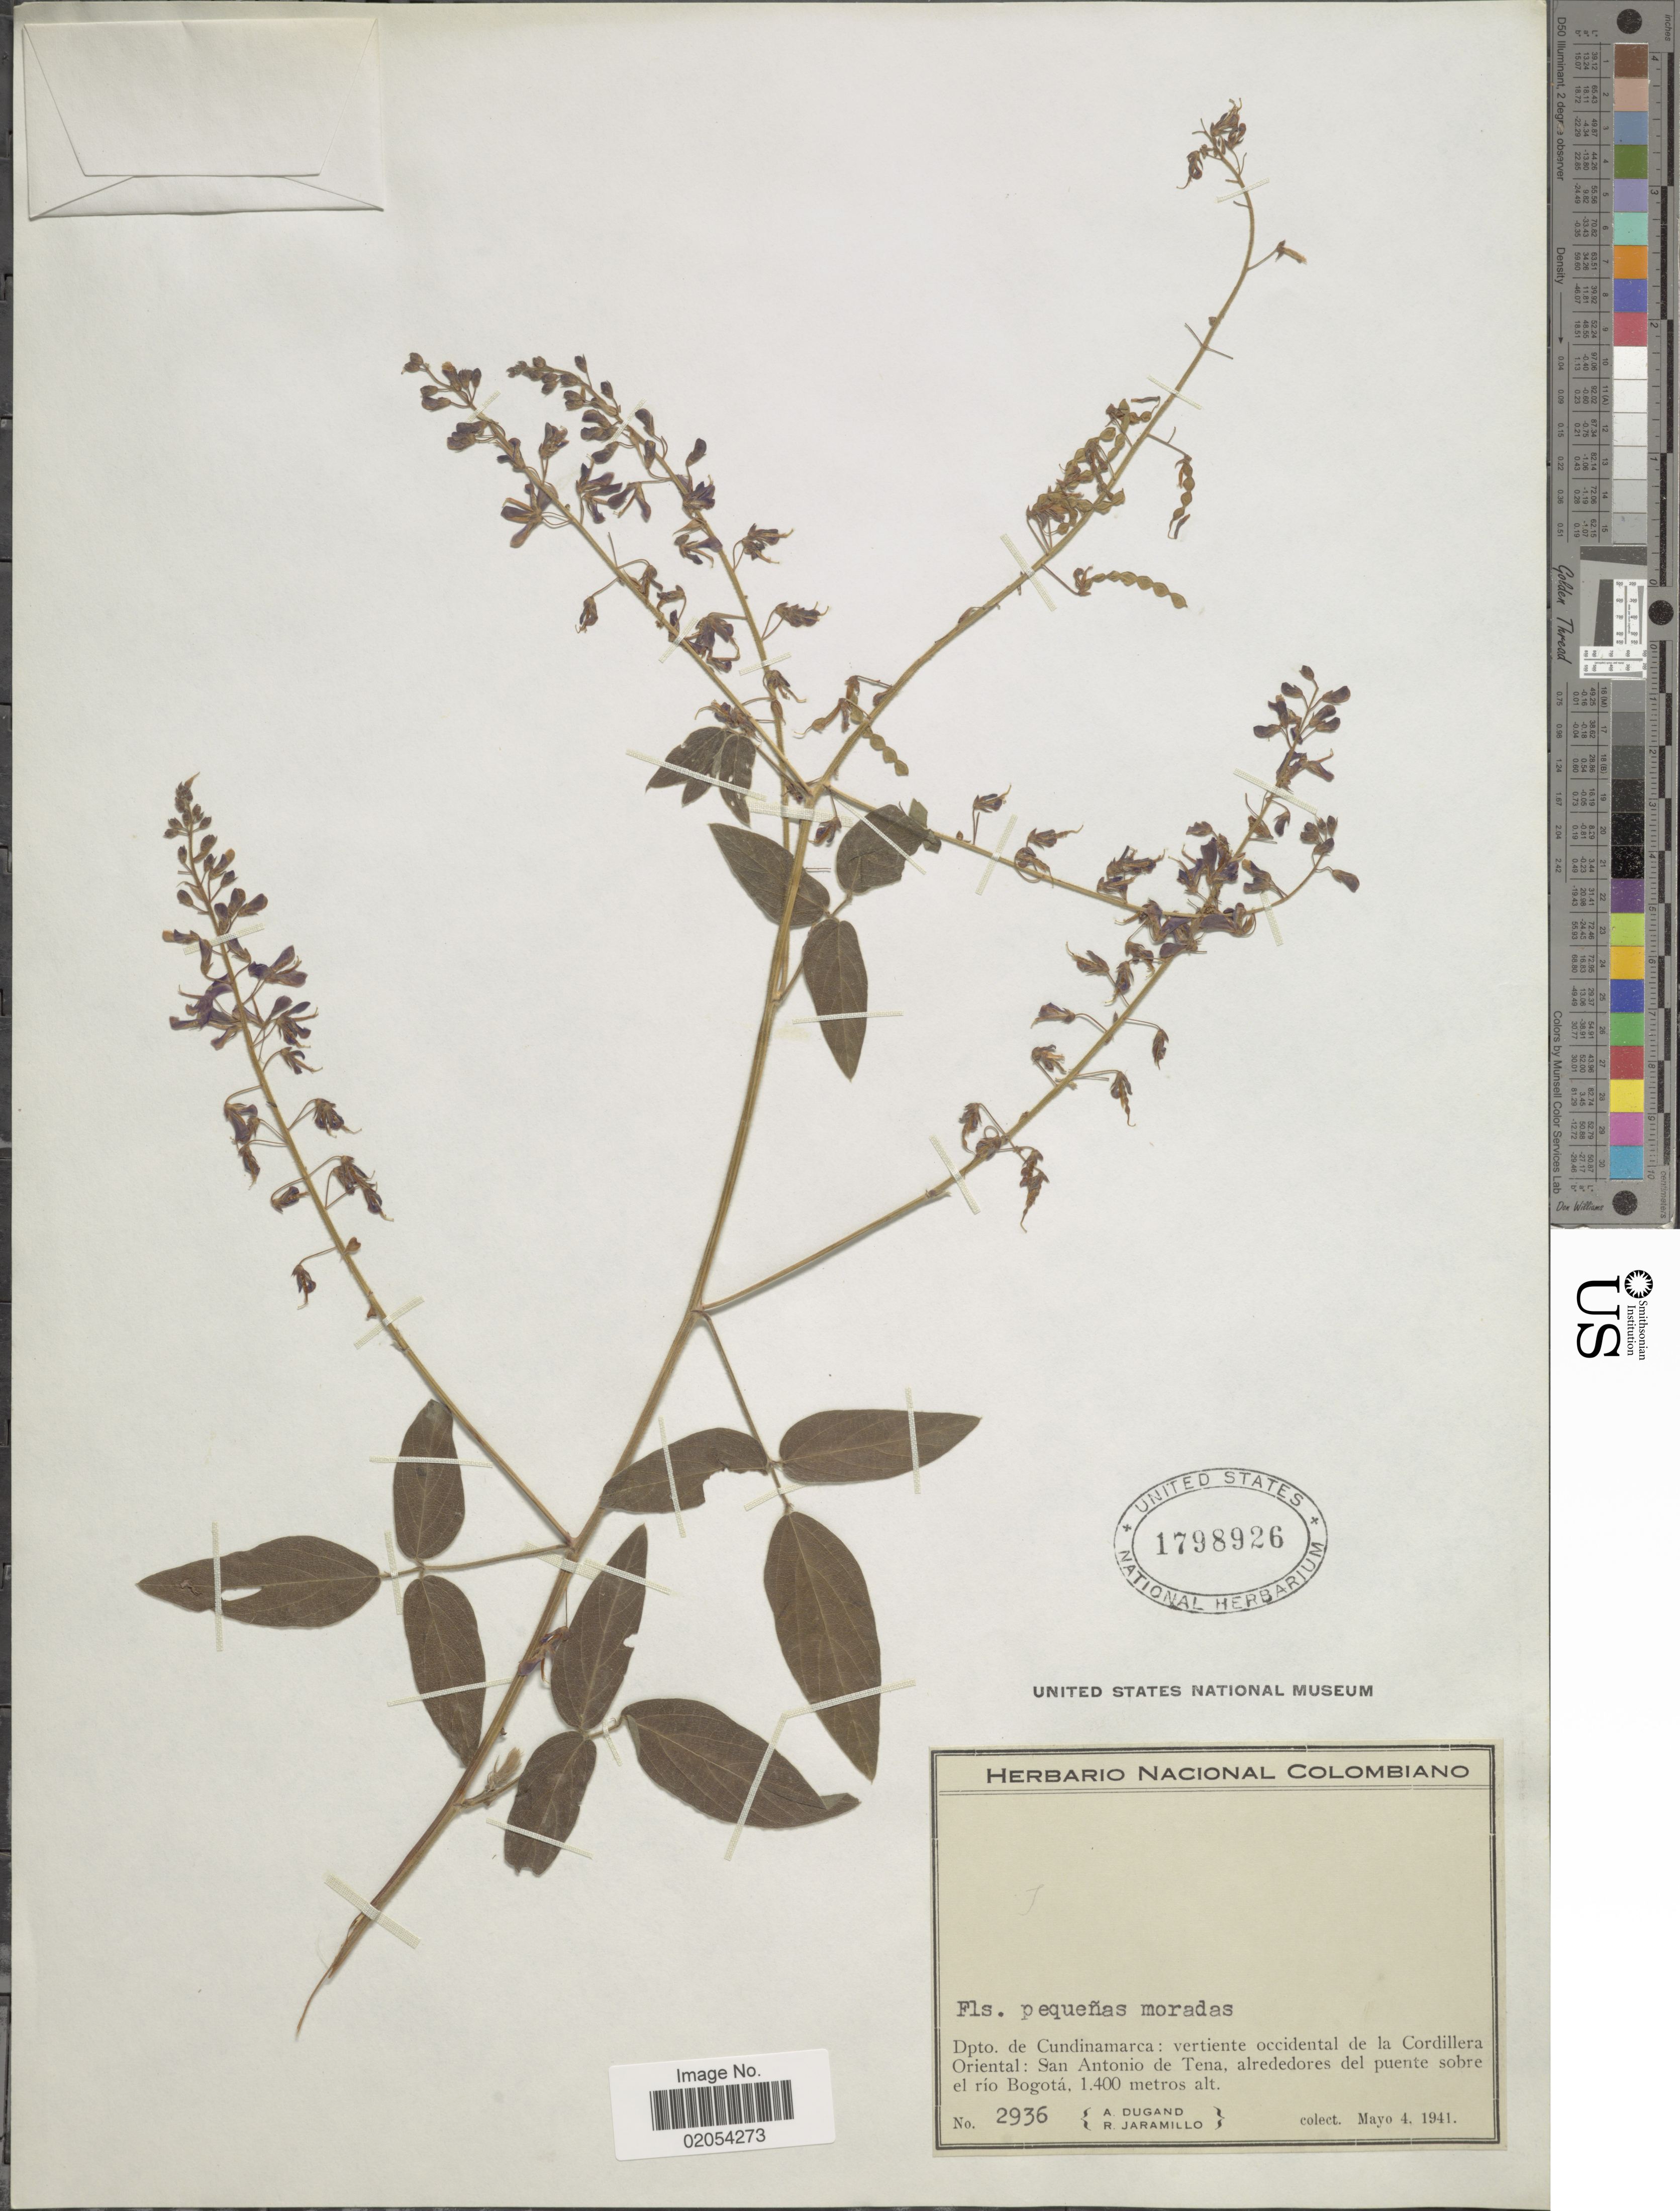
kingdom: Plantae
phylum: Tracheophyta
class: Magnoliopsida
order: Fabales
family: Fabaceae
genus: Desmodium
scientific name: Desmodium sp.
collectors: A. Dugand & R. Jaramillo M.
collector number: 2936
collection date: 1941-05-04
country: Colombia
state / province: Cundinamarca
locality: Dpto. de Cundinamarca:vertiente occidental de la Cordillera Oriental: San Santonio de Tena.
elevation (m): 1400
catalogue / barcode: US 1798926